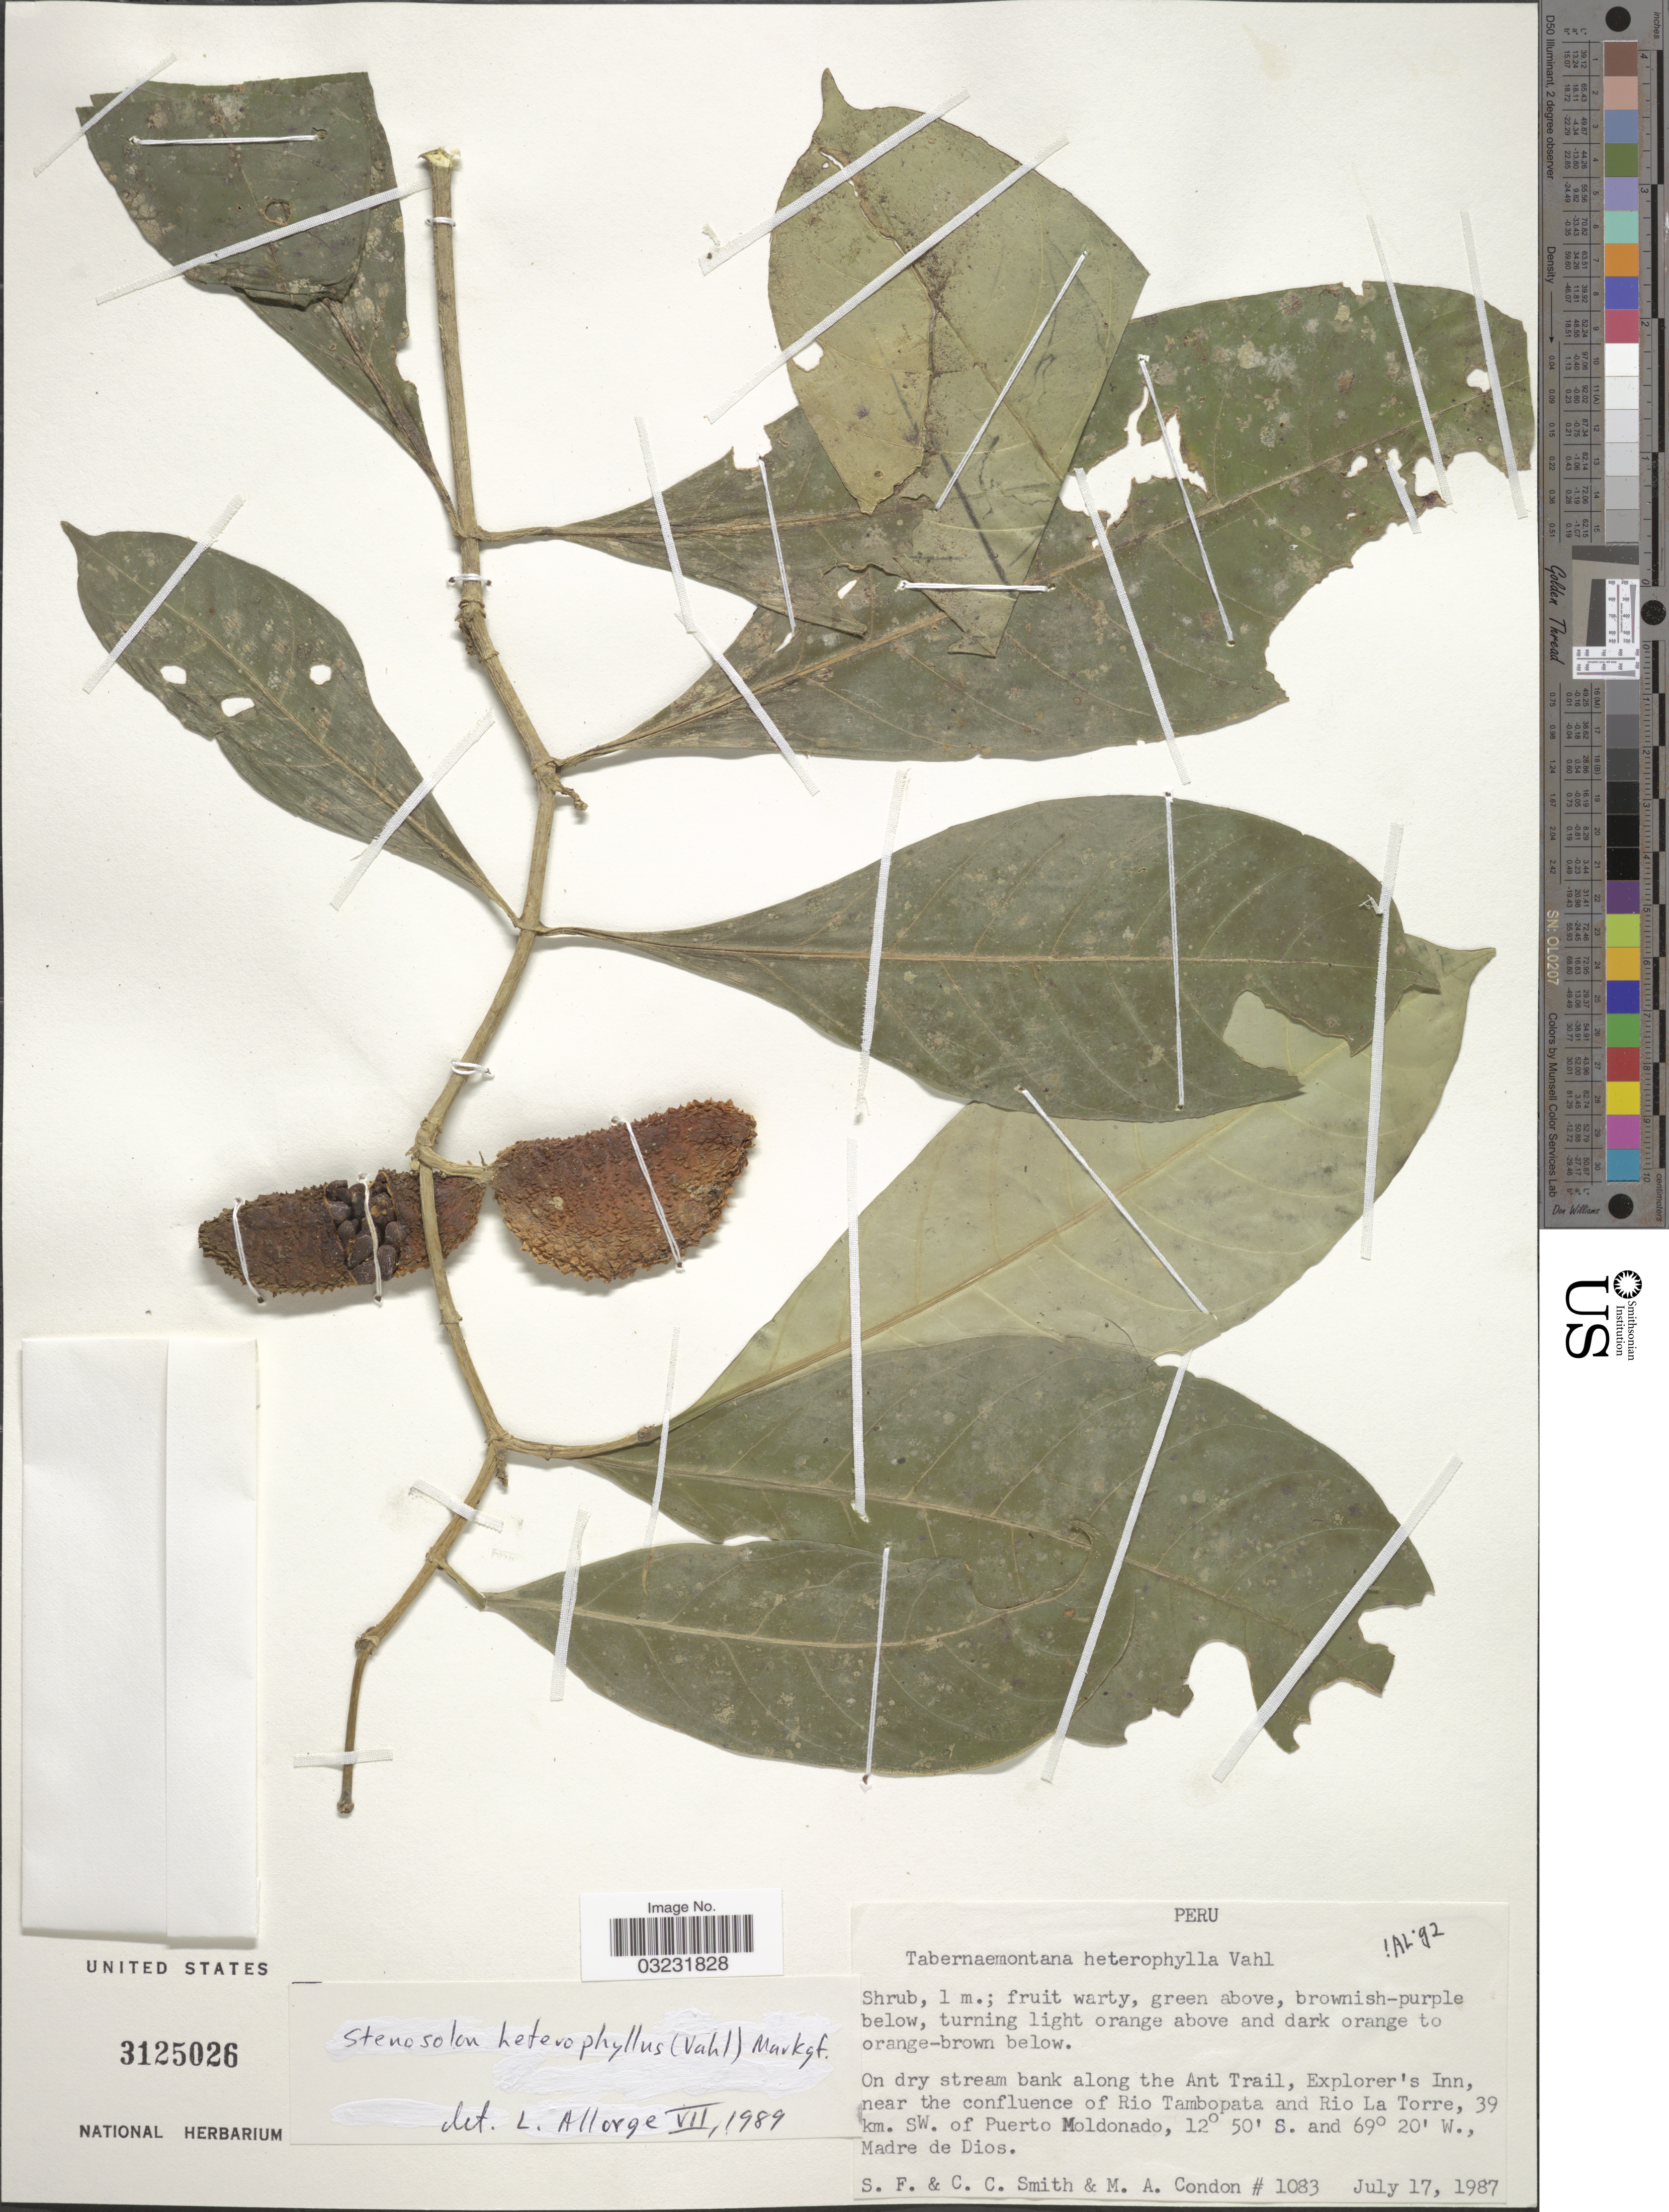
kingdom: Plantae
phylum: Tracheophyta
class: Magnoliopsida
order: Gentianales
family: Apocynaceae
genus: Tabernaemontana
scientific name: Tabernaemontana heterophylla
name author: Vahl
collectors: S.F. Smith, C. C. Smith & M. Condon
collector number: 1083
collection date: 1987-07-17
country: Peru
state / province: Madre de Dios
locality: Along the Ant Trail, Explorer's Inn, near the confluence of Rio Tambopata and Rio La Torre, 39 km. SW. of Puerto Maldonado.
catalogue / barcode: US 3125026